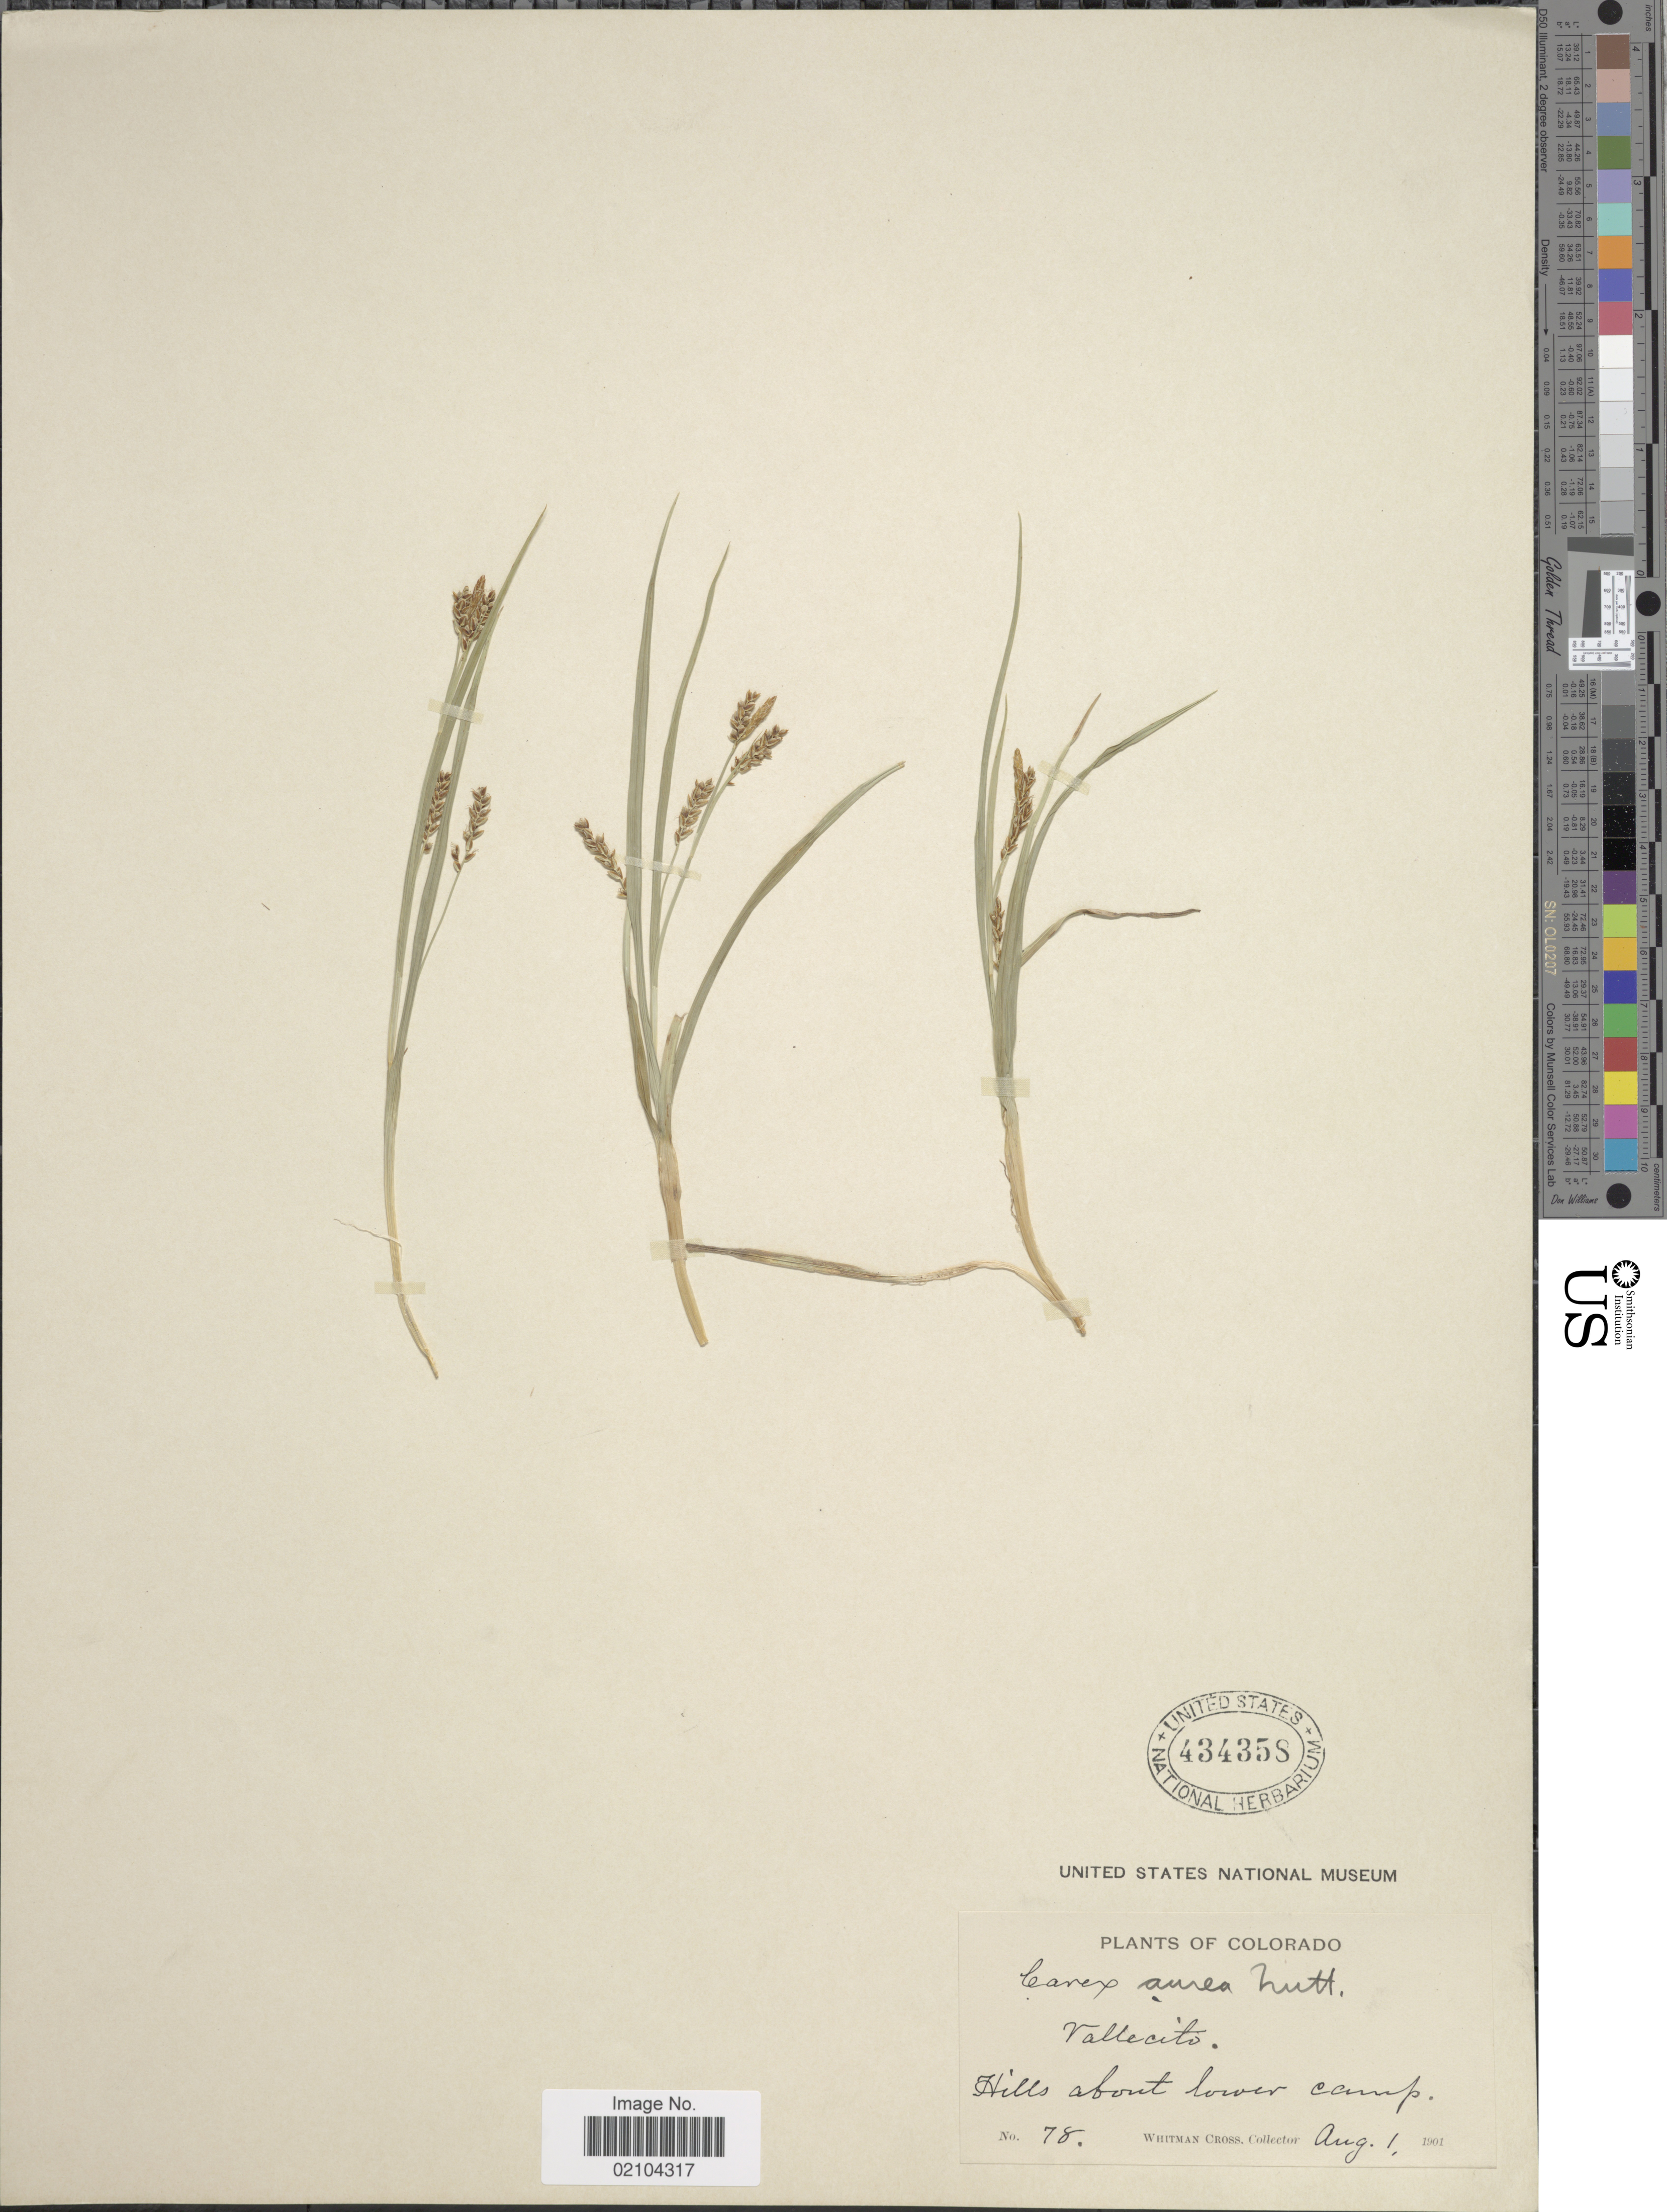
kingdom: Plantae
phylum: Tracheophyta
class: Liliopsida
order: Poales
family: Cyperaceae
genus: Carex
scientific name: Carex aurea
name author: Nutt.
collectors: W. Cross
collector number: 78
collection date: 1901-08-01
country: United States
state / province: Colorado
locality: Colorado, Hills about lower camp. Vallecito.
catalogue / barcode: US 434358